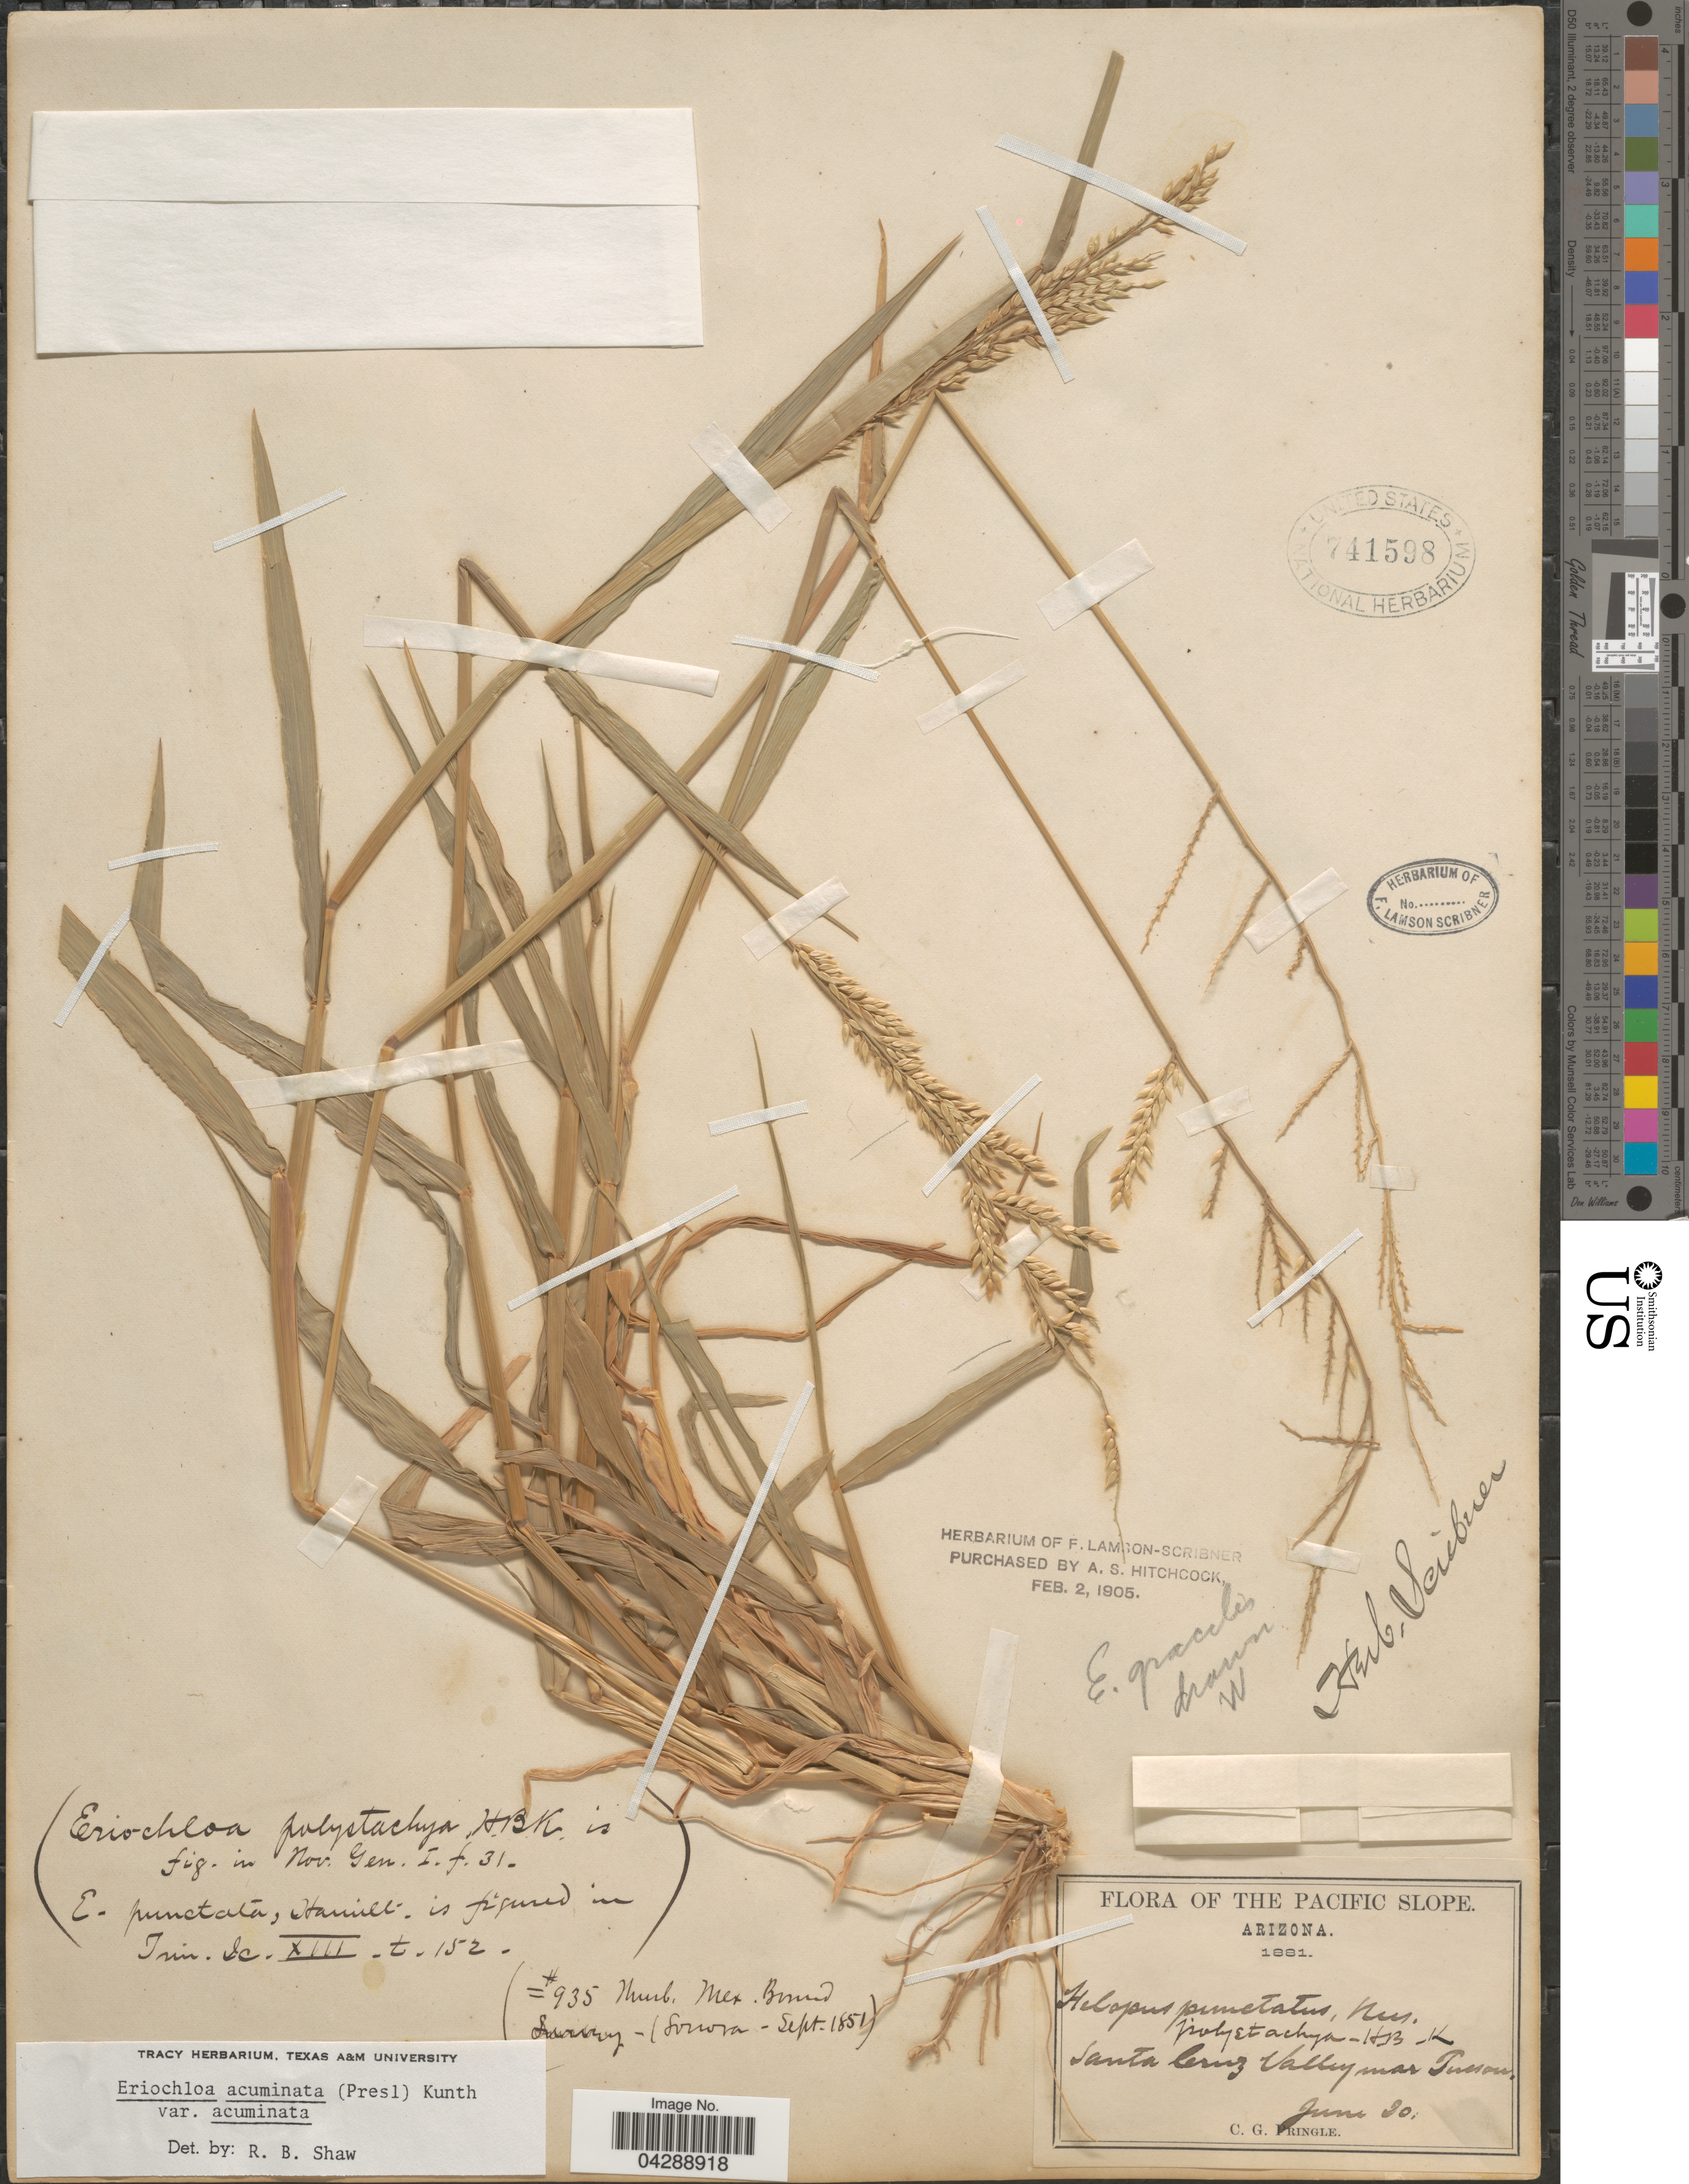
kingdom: Plantae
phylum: Tracheophyta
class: Liliopsida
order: Poales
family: Poaceae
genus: Eriochloa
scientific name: Eriochloa acuminata var. acuminata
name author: (J. Presl) Kunth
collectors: C. G. Pringle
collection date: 1881-06-20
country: United States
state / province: Arizona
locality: The Pacific Slope. Santa Cruz Valley near Tucson.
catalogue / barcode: US 741598